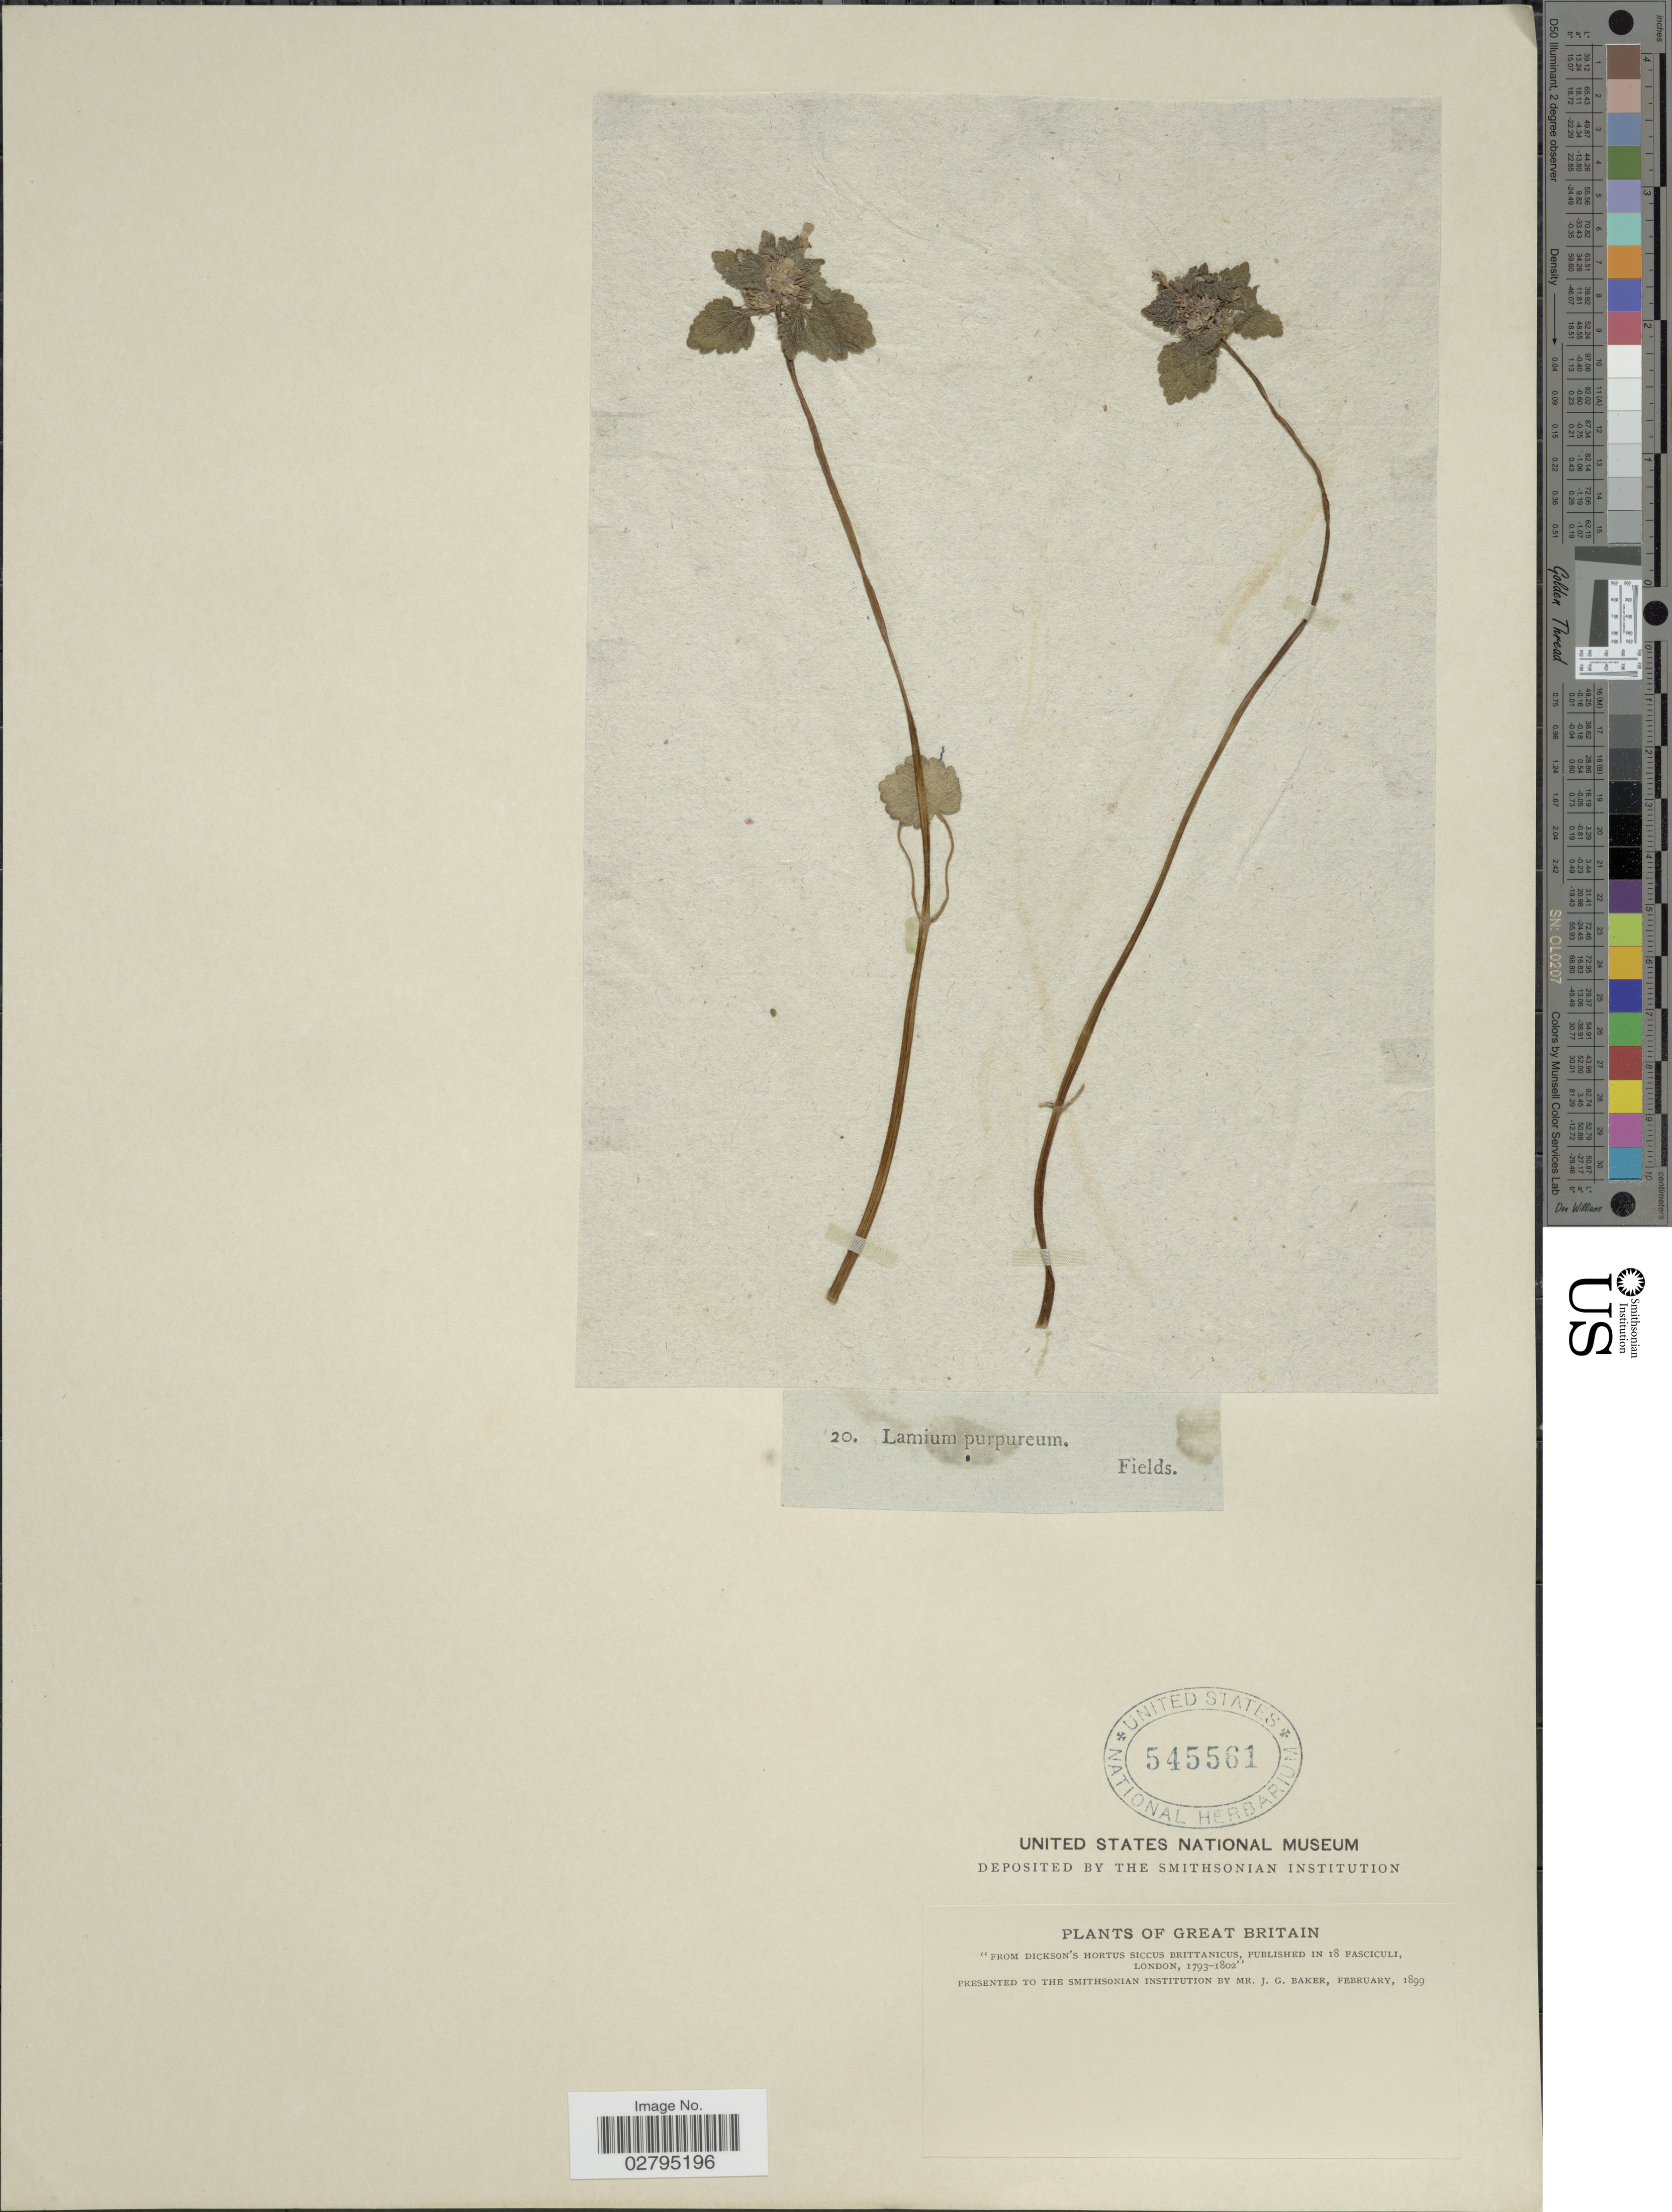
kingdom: Plantae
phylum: Tracheophyta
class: Magnoliopsida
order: Lamiales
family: Lamiaceae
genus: Lamium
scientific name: Lamium purpureum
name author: L.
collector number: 20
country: United Kingdom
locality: Great Britain, Fields.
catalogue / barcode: US 545561